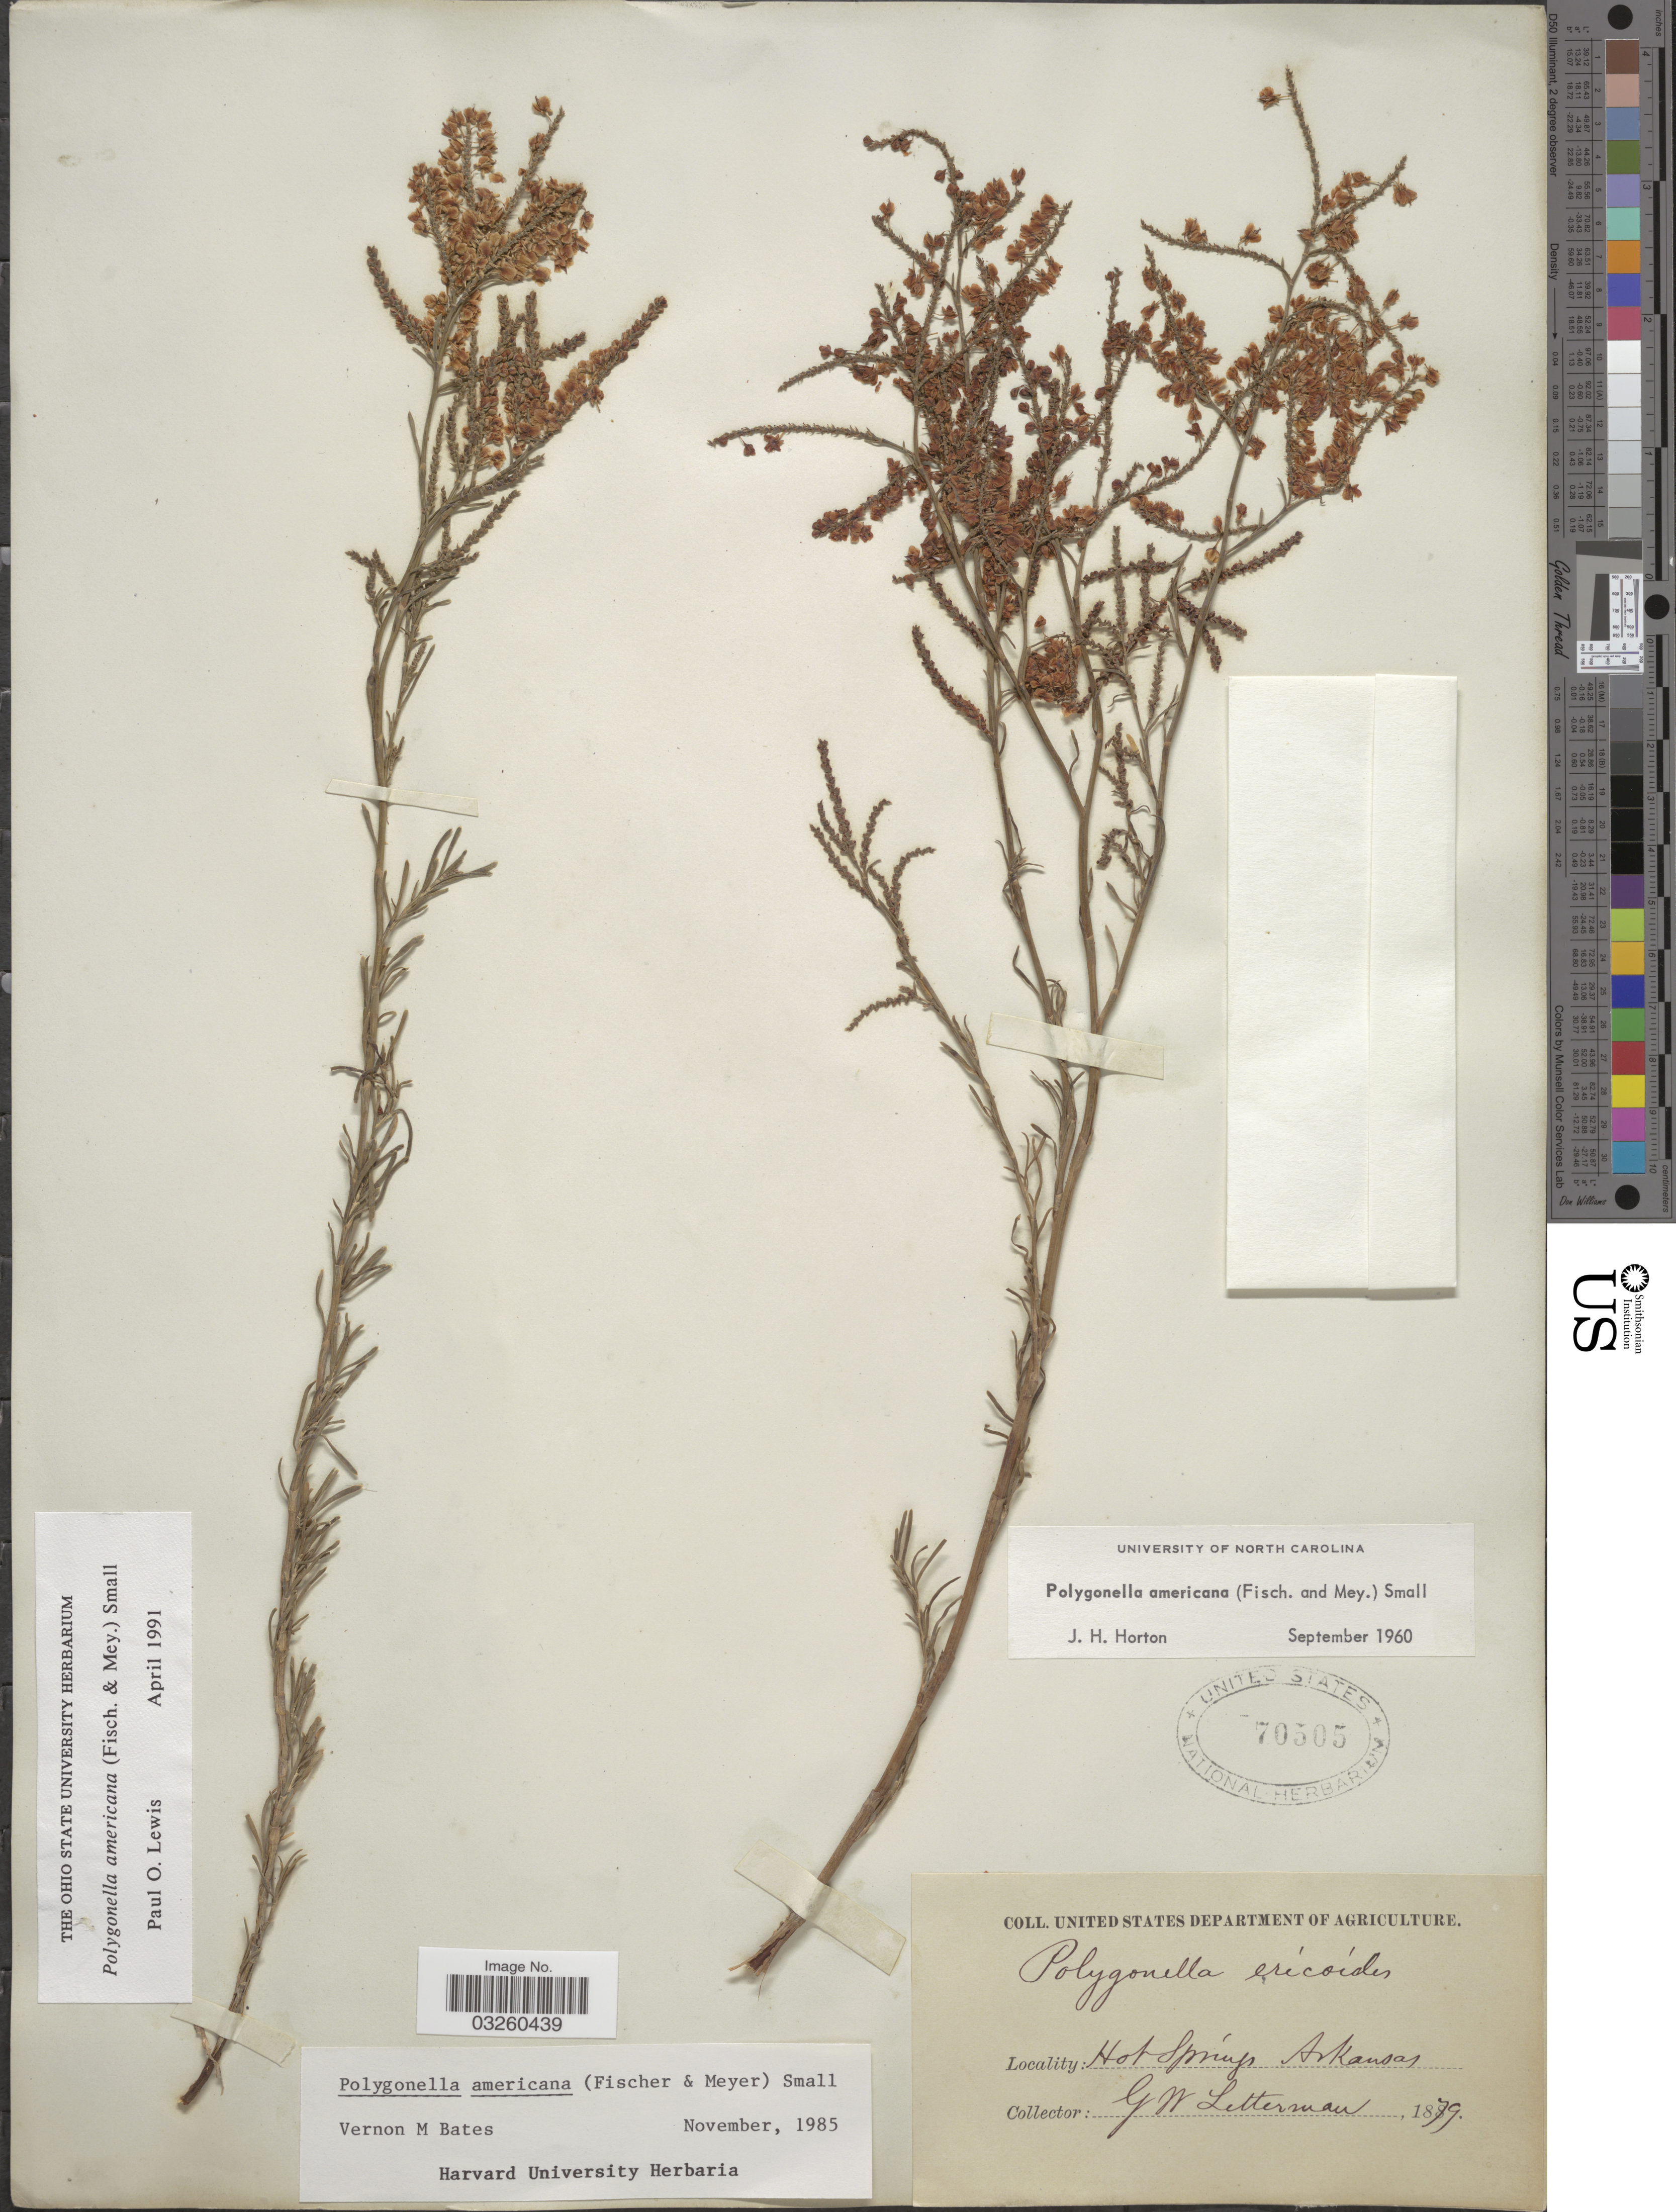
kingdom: Plantae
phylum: Tracheophyta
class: Magnoliopsida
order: Caryophyllales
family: Polygonaceae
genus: Polygonella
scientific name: Polygonella americana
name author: (Fisch. & C.A. Mey.) Small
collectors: G. W. Letterman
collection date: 1879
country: United States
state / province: Arkansas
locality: Hot Springs.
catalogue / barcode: US 70505